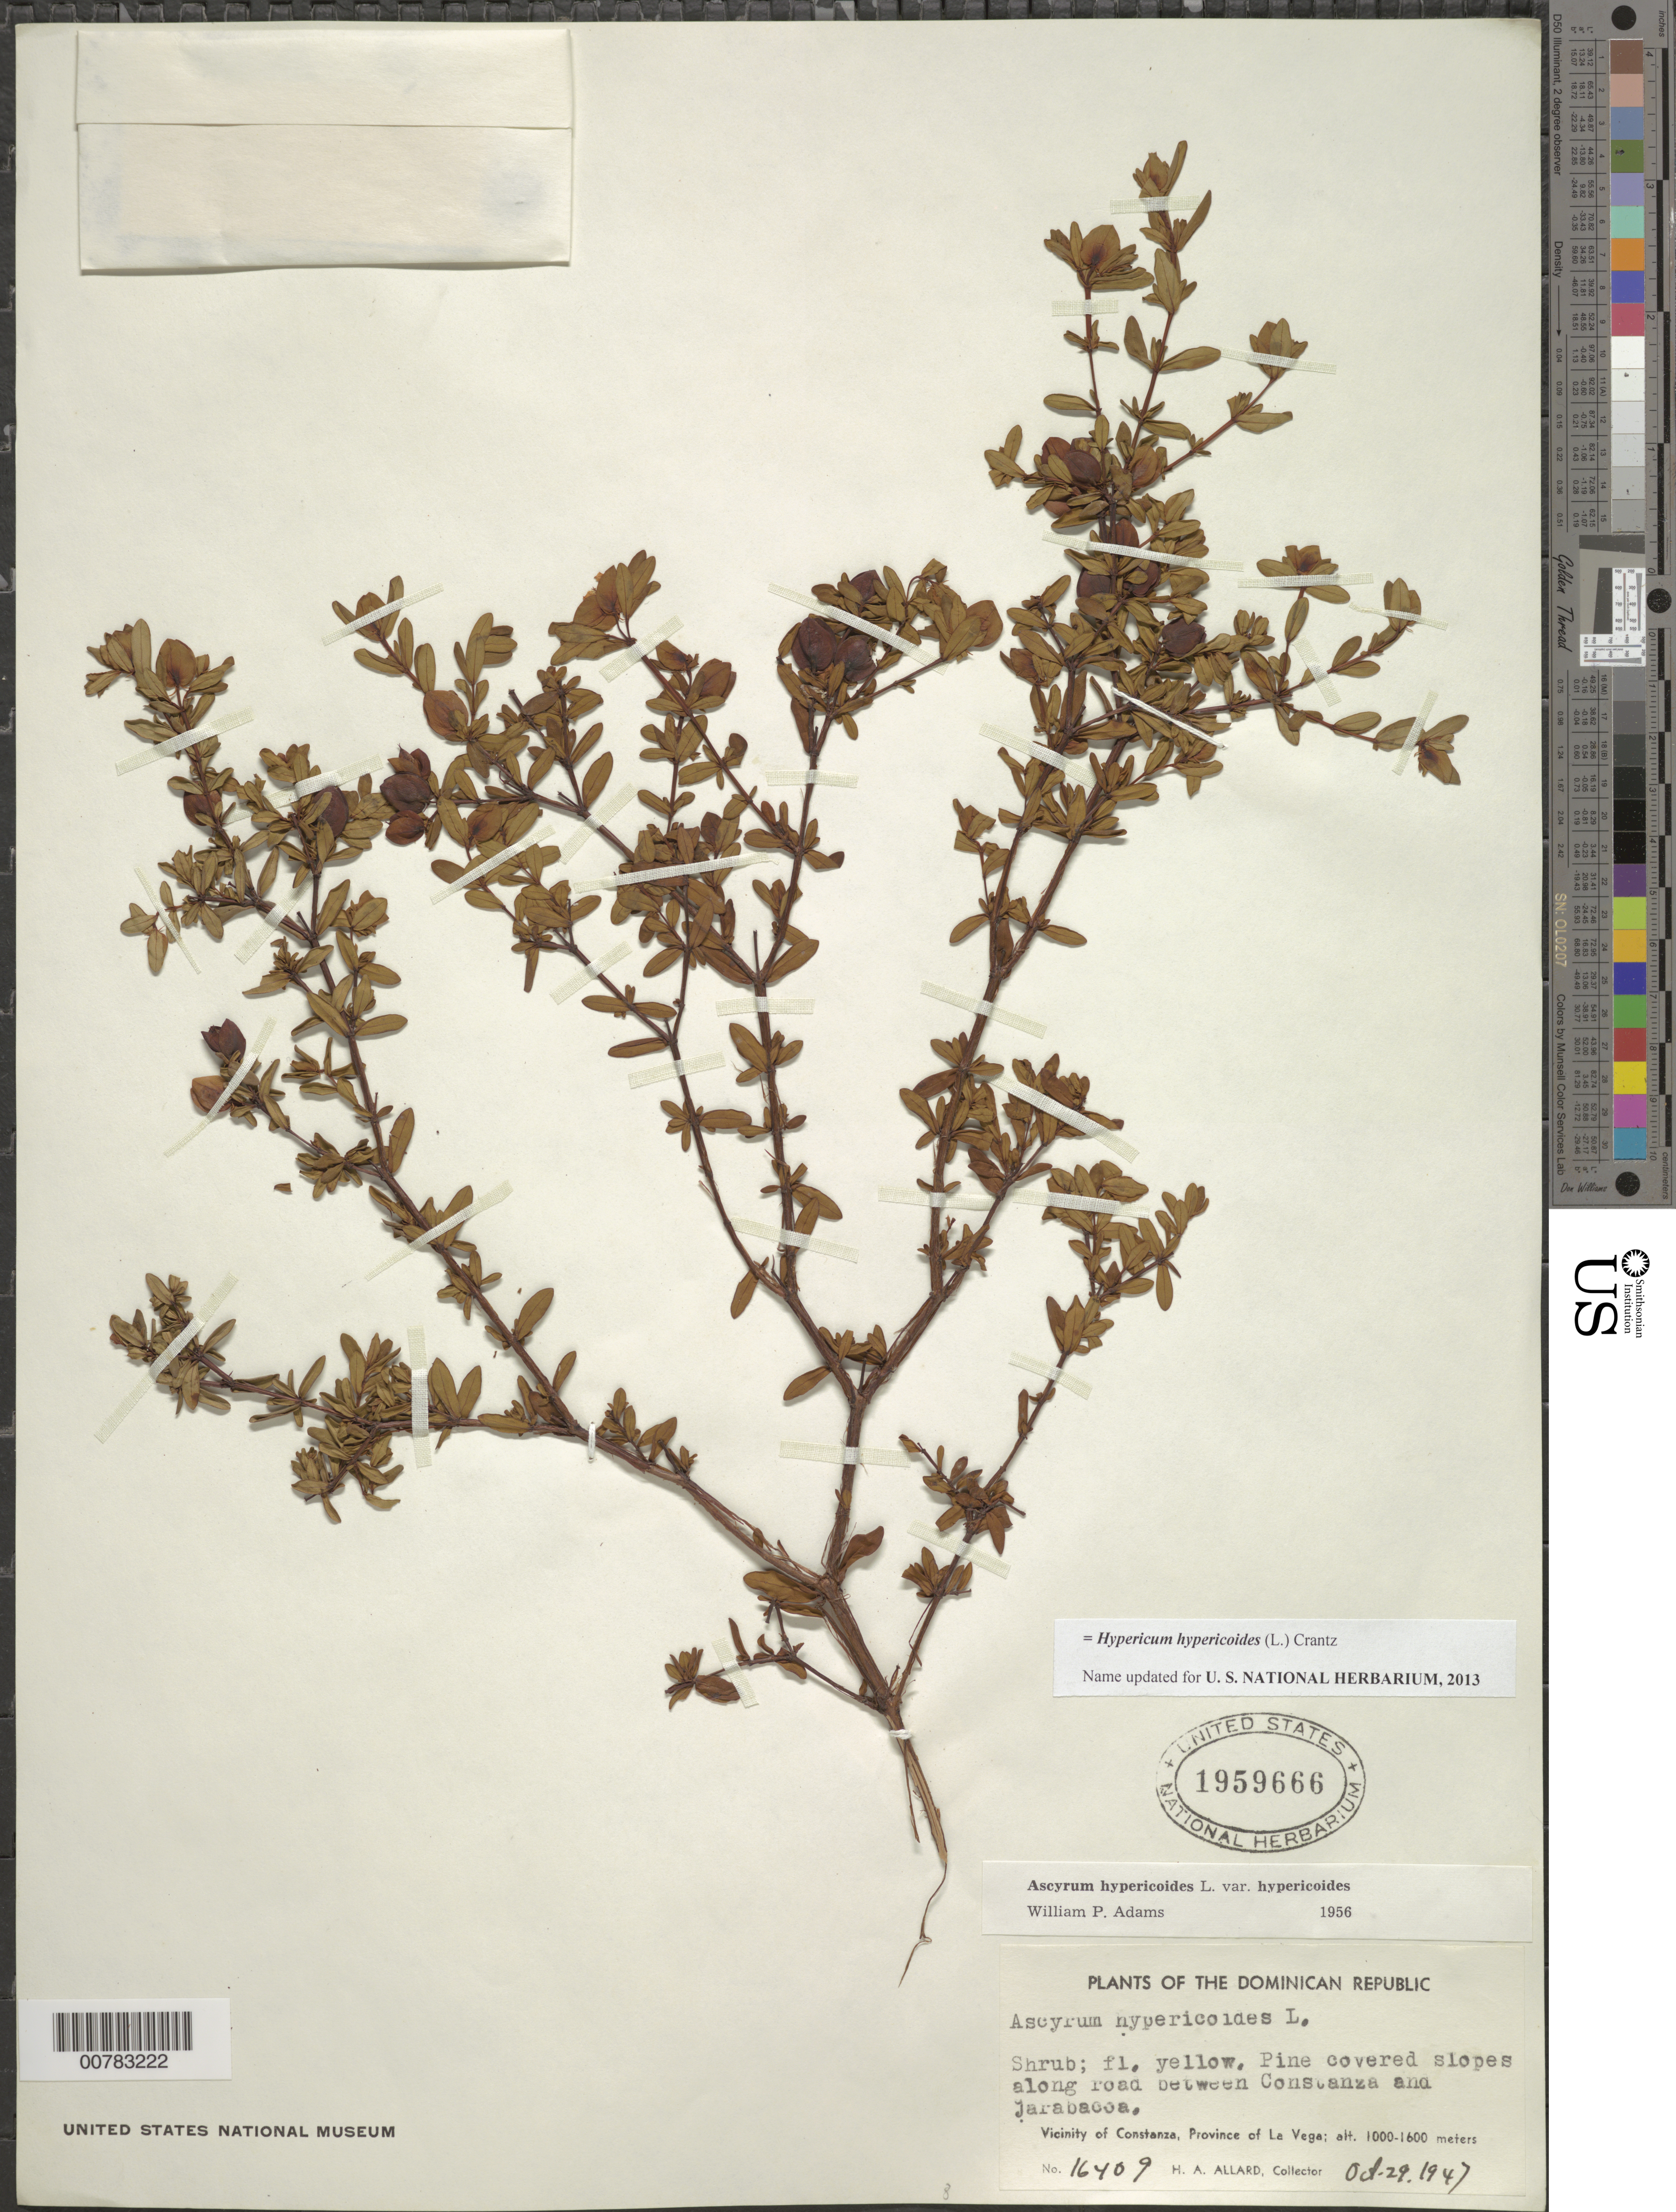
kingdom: Plantae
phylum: Tracheophyta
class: Magnoliopsida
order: Malpighiales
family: Hypericaceae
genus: Hypericum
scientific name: Hypericum hypericoides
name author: (L.) Crantz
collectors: H. A. Allard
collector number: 16409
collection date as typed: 29 Oct 1947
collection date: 1947-10-29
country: Dominican Republic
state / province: La Vega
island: Hispaniola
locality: Vicinity of Constanza, along road between Constanza and Jarabacoa.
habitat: Pine covered slopes along road.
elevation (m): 1000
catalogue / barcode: US 1959666